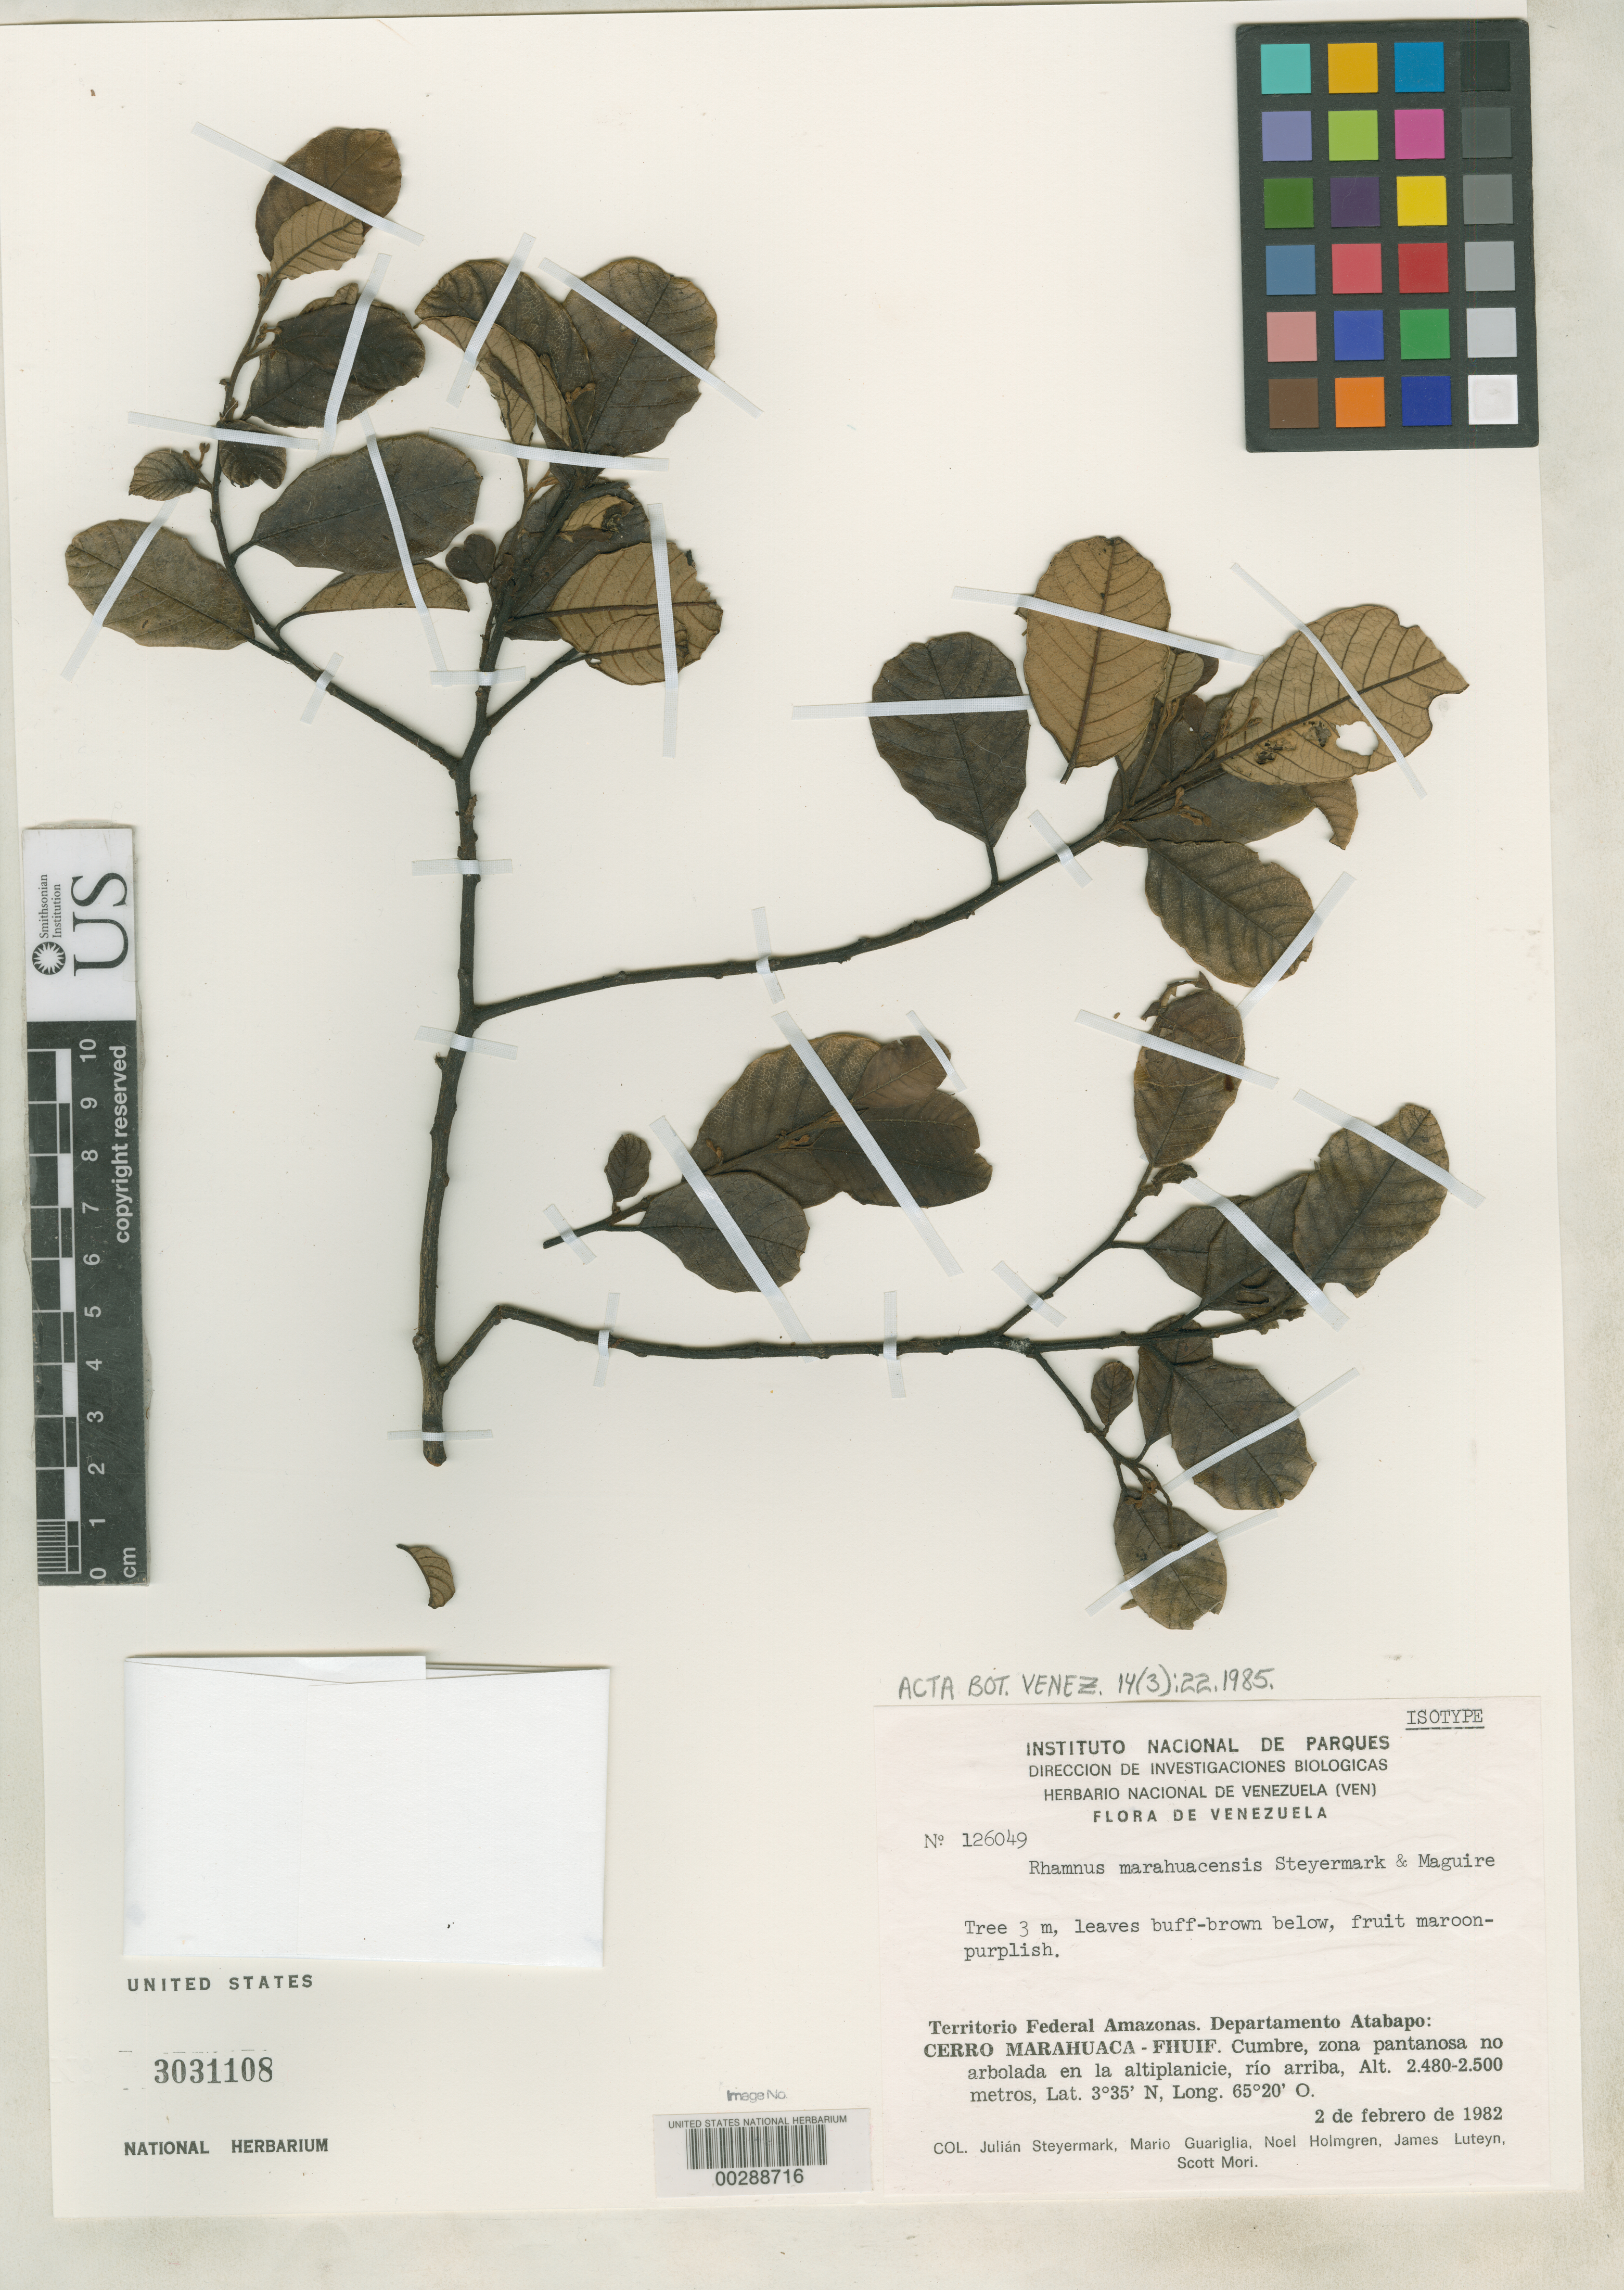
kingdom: Plantae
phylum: Tracheophyta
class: Magnoliopsida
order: Rosales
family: Rhamnaceae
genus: Rhamnus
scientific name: Rhamnus marahuacensis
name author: Steyerm. & Maguire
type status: Isotype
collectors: J. Steyermark, M. Guariglia, N. H. Holmgren, J. L. Luteyn & S. Mori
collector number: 126049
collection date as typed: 02 Feb 1982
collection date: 1982-02-02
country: Venezuela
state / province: Amazonas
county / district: Atabapo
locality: Cerro Marahuaca - Fhuif, summit, zona Pantanosa no Arbolada en La Altiplancie, Rio Arriba.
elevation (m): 2480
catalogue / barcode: US 3031108